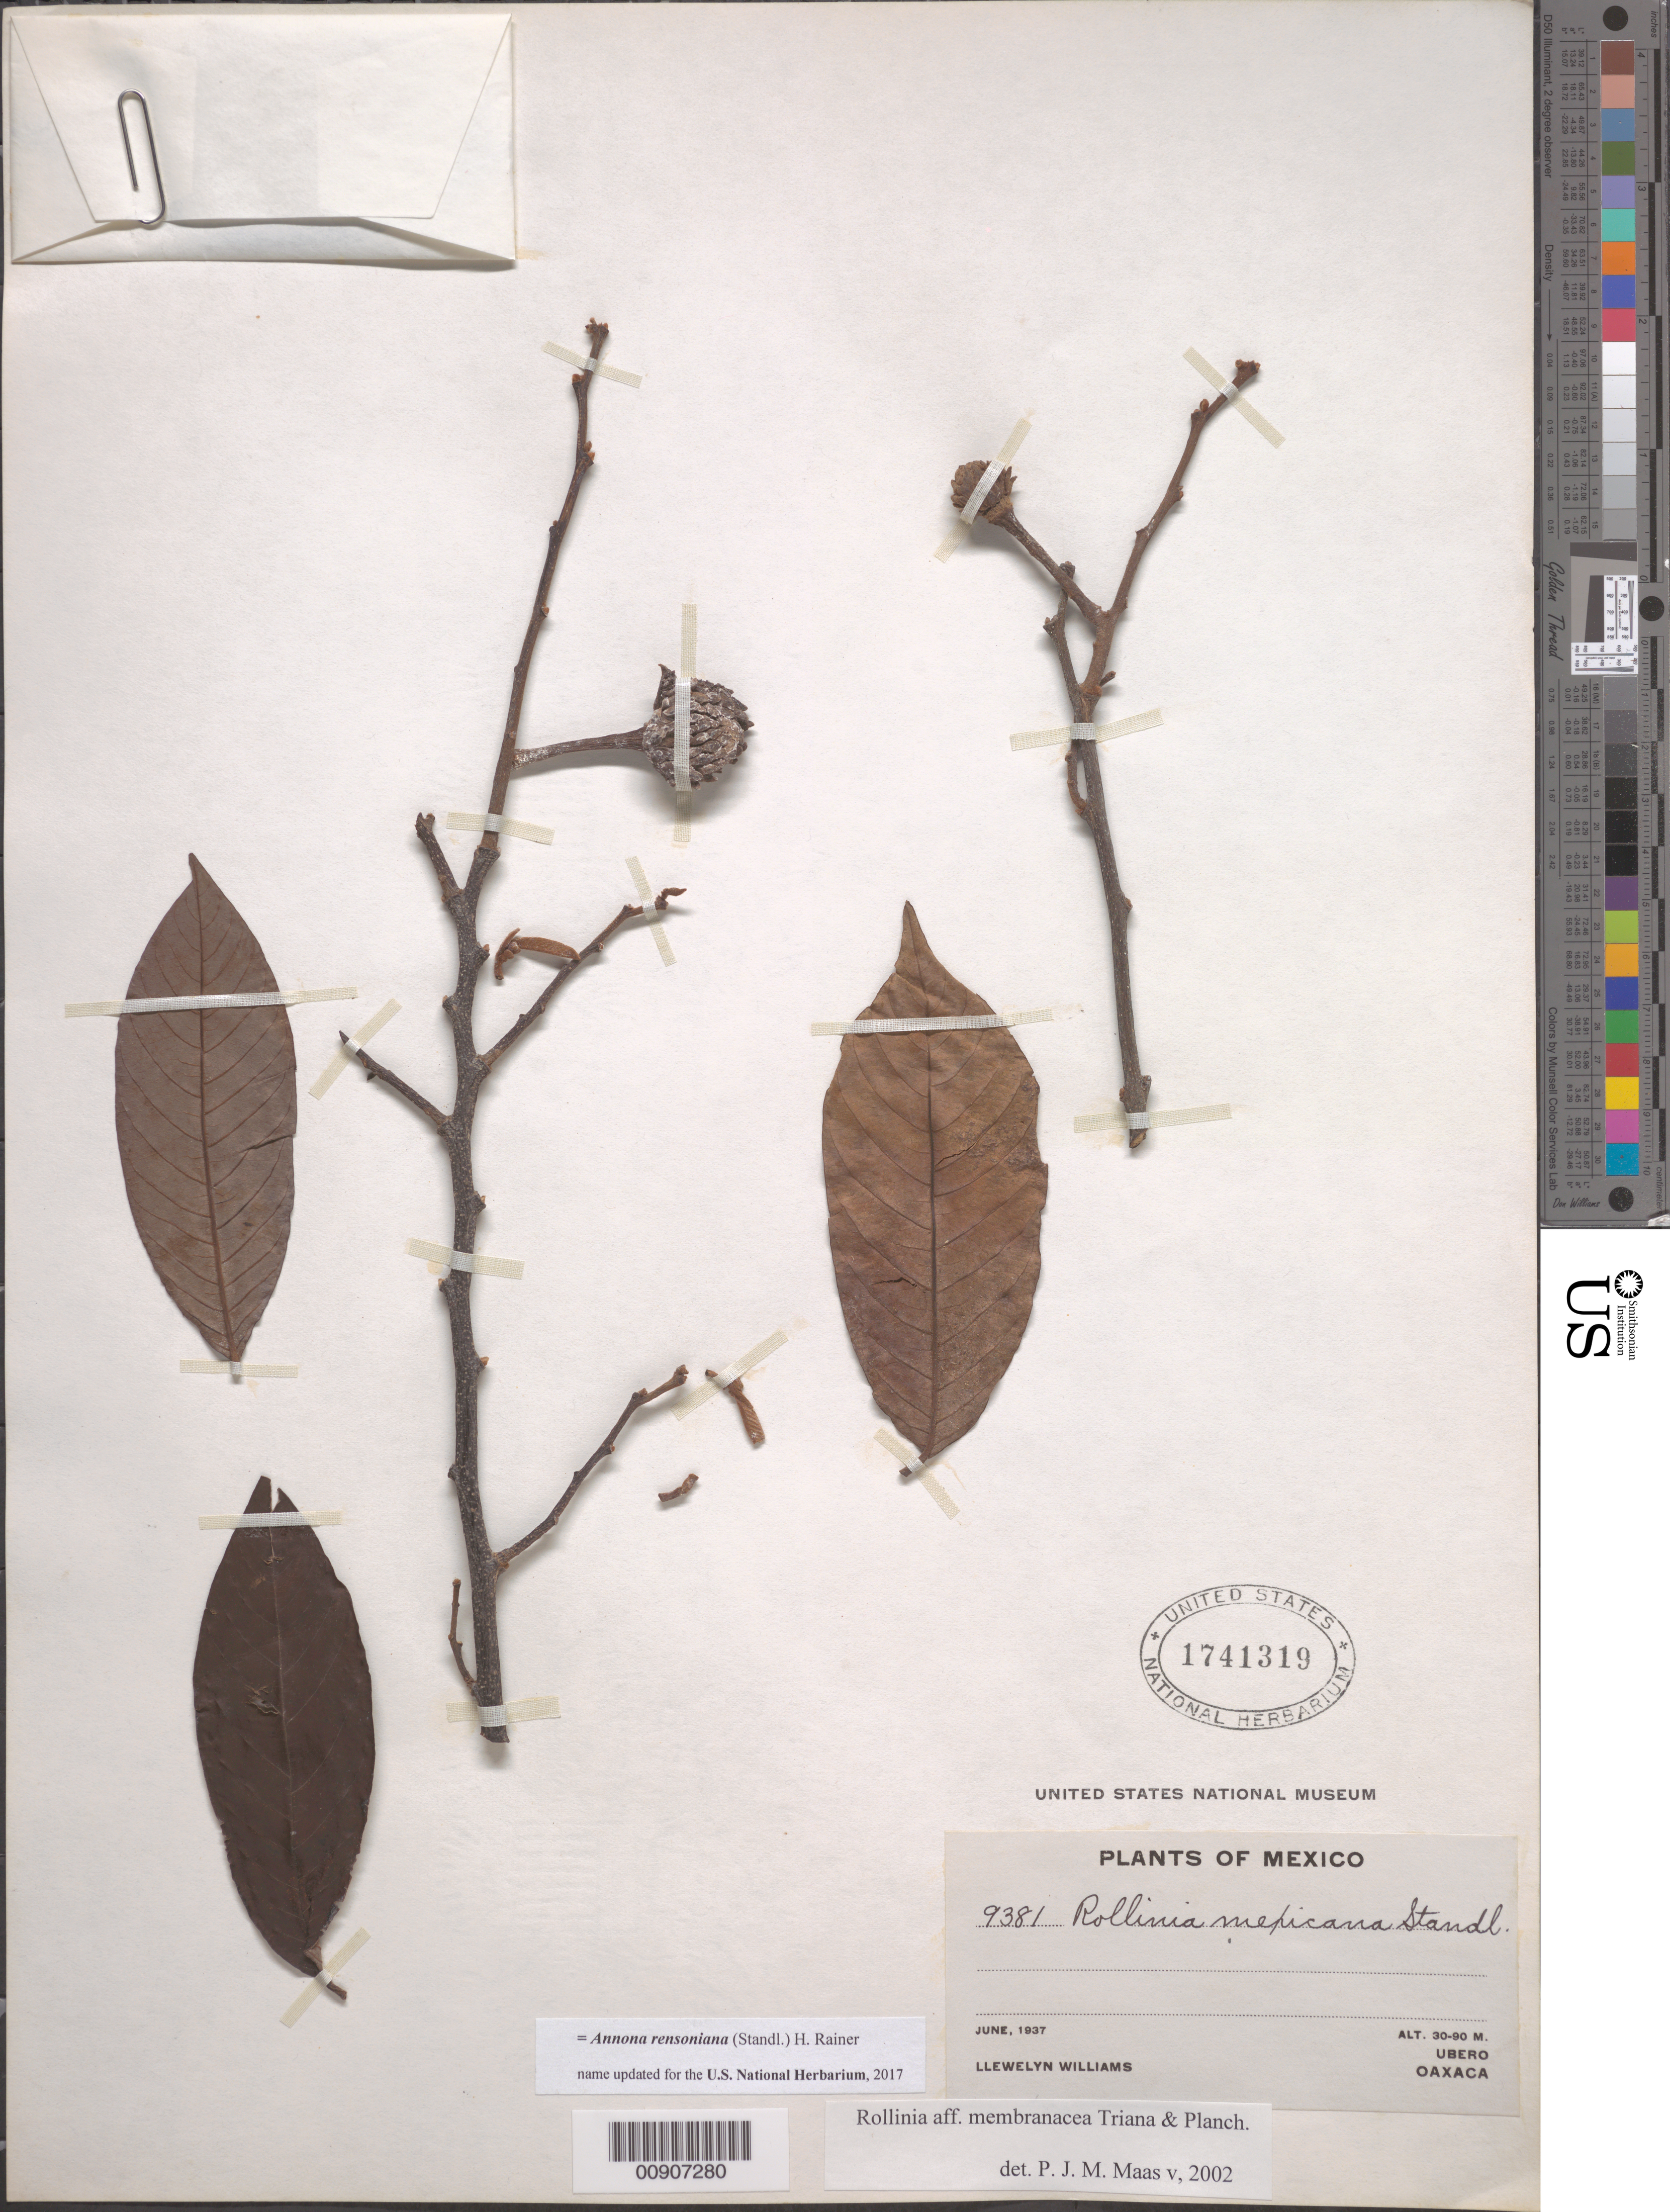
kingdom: Plantae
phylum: Tracheophyta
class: Magnoliopsida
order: Magnoliales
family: Annonaceae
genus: Annona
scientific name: Annona rensoniana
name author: (Standl.) H. Rainer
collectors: L. Williams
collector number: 9381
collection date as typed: Jun 1937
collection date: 1937-06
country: Mexico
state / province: Oaxaca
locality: Ubero, Oaxaca.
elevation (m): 90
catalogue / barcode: US 1741319